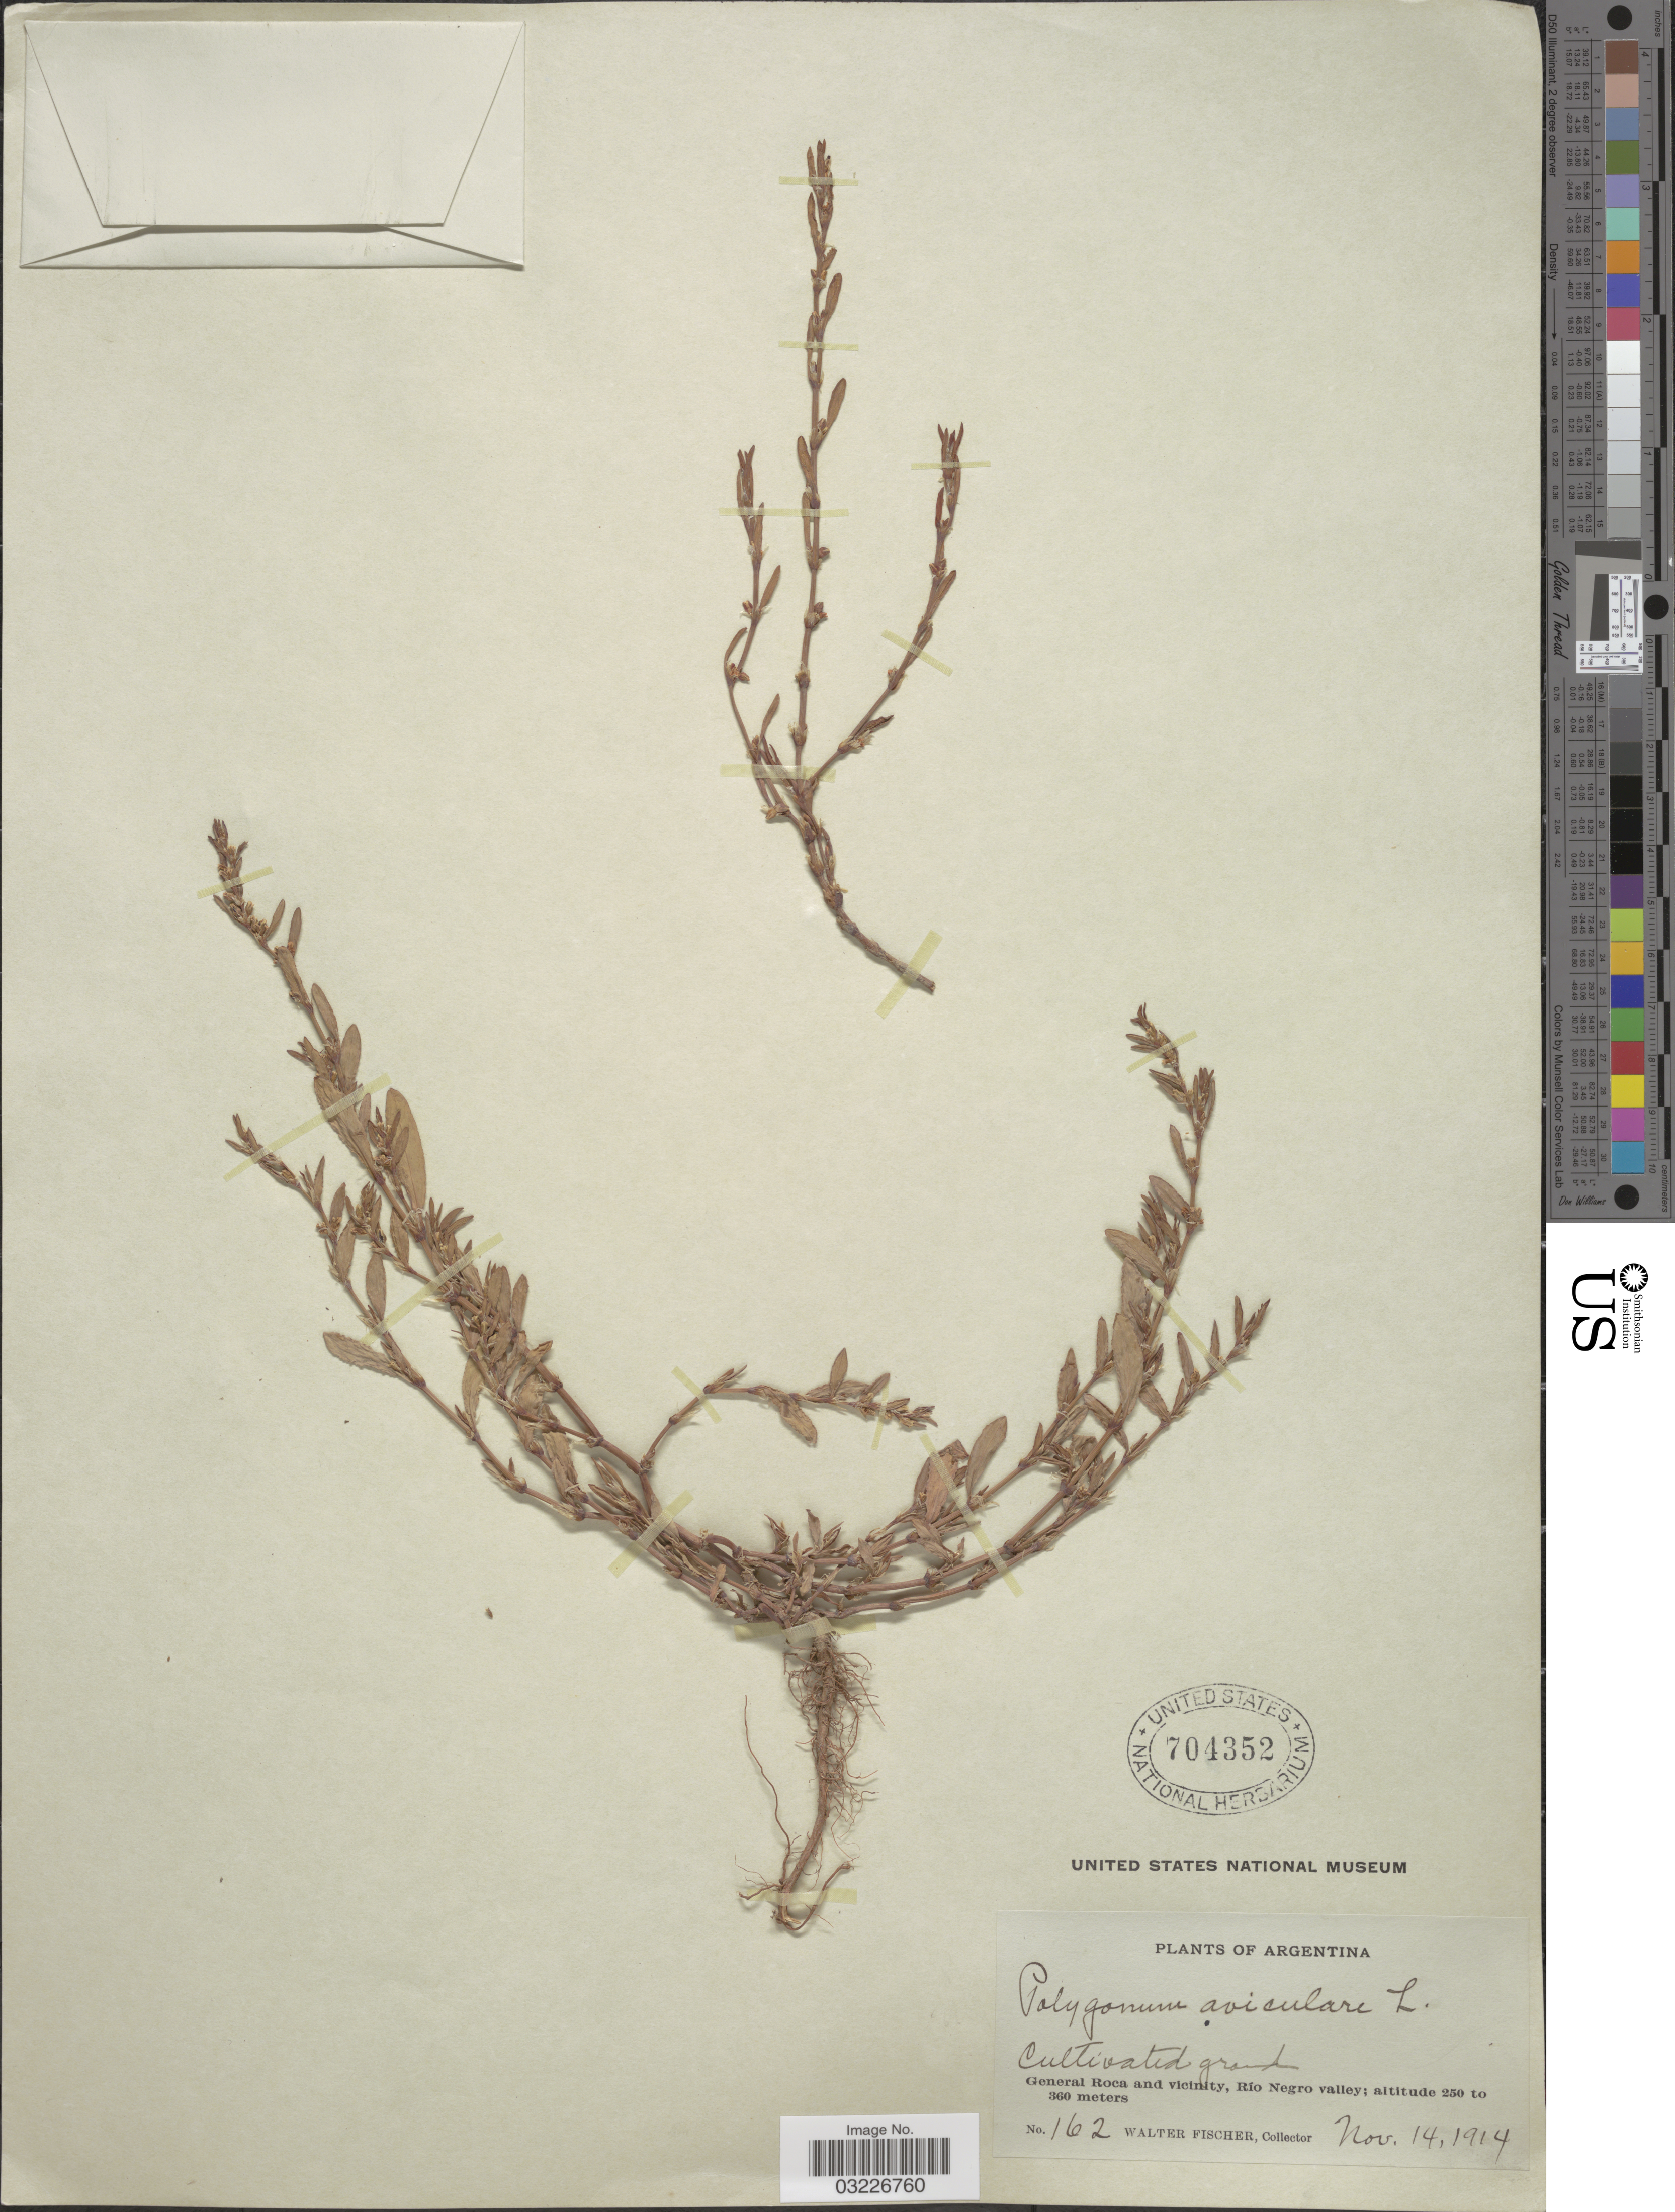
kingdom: Plantae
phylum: Tracheophyta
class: Magnoliopsida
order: Caryophyllales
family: Polygonaceae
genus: Polygonum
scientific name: Polygonum aviculare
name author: L.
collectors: W. Fischer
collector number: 162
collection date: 1914-11-14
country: Argentina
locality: General Roca and vicinity, Río Negro valley.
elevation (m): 250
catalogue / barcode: US 704352